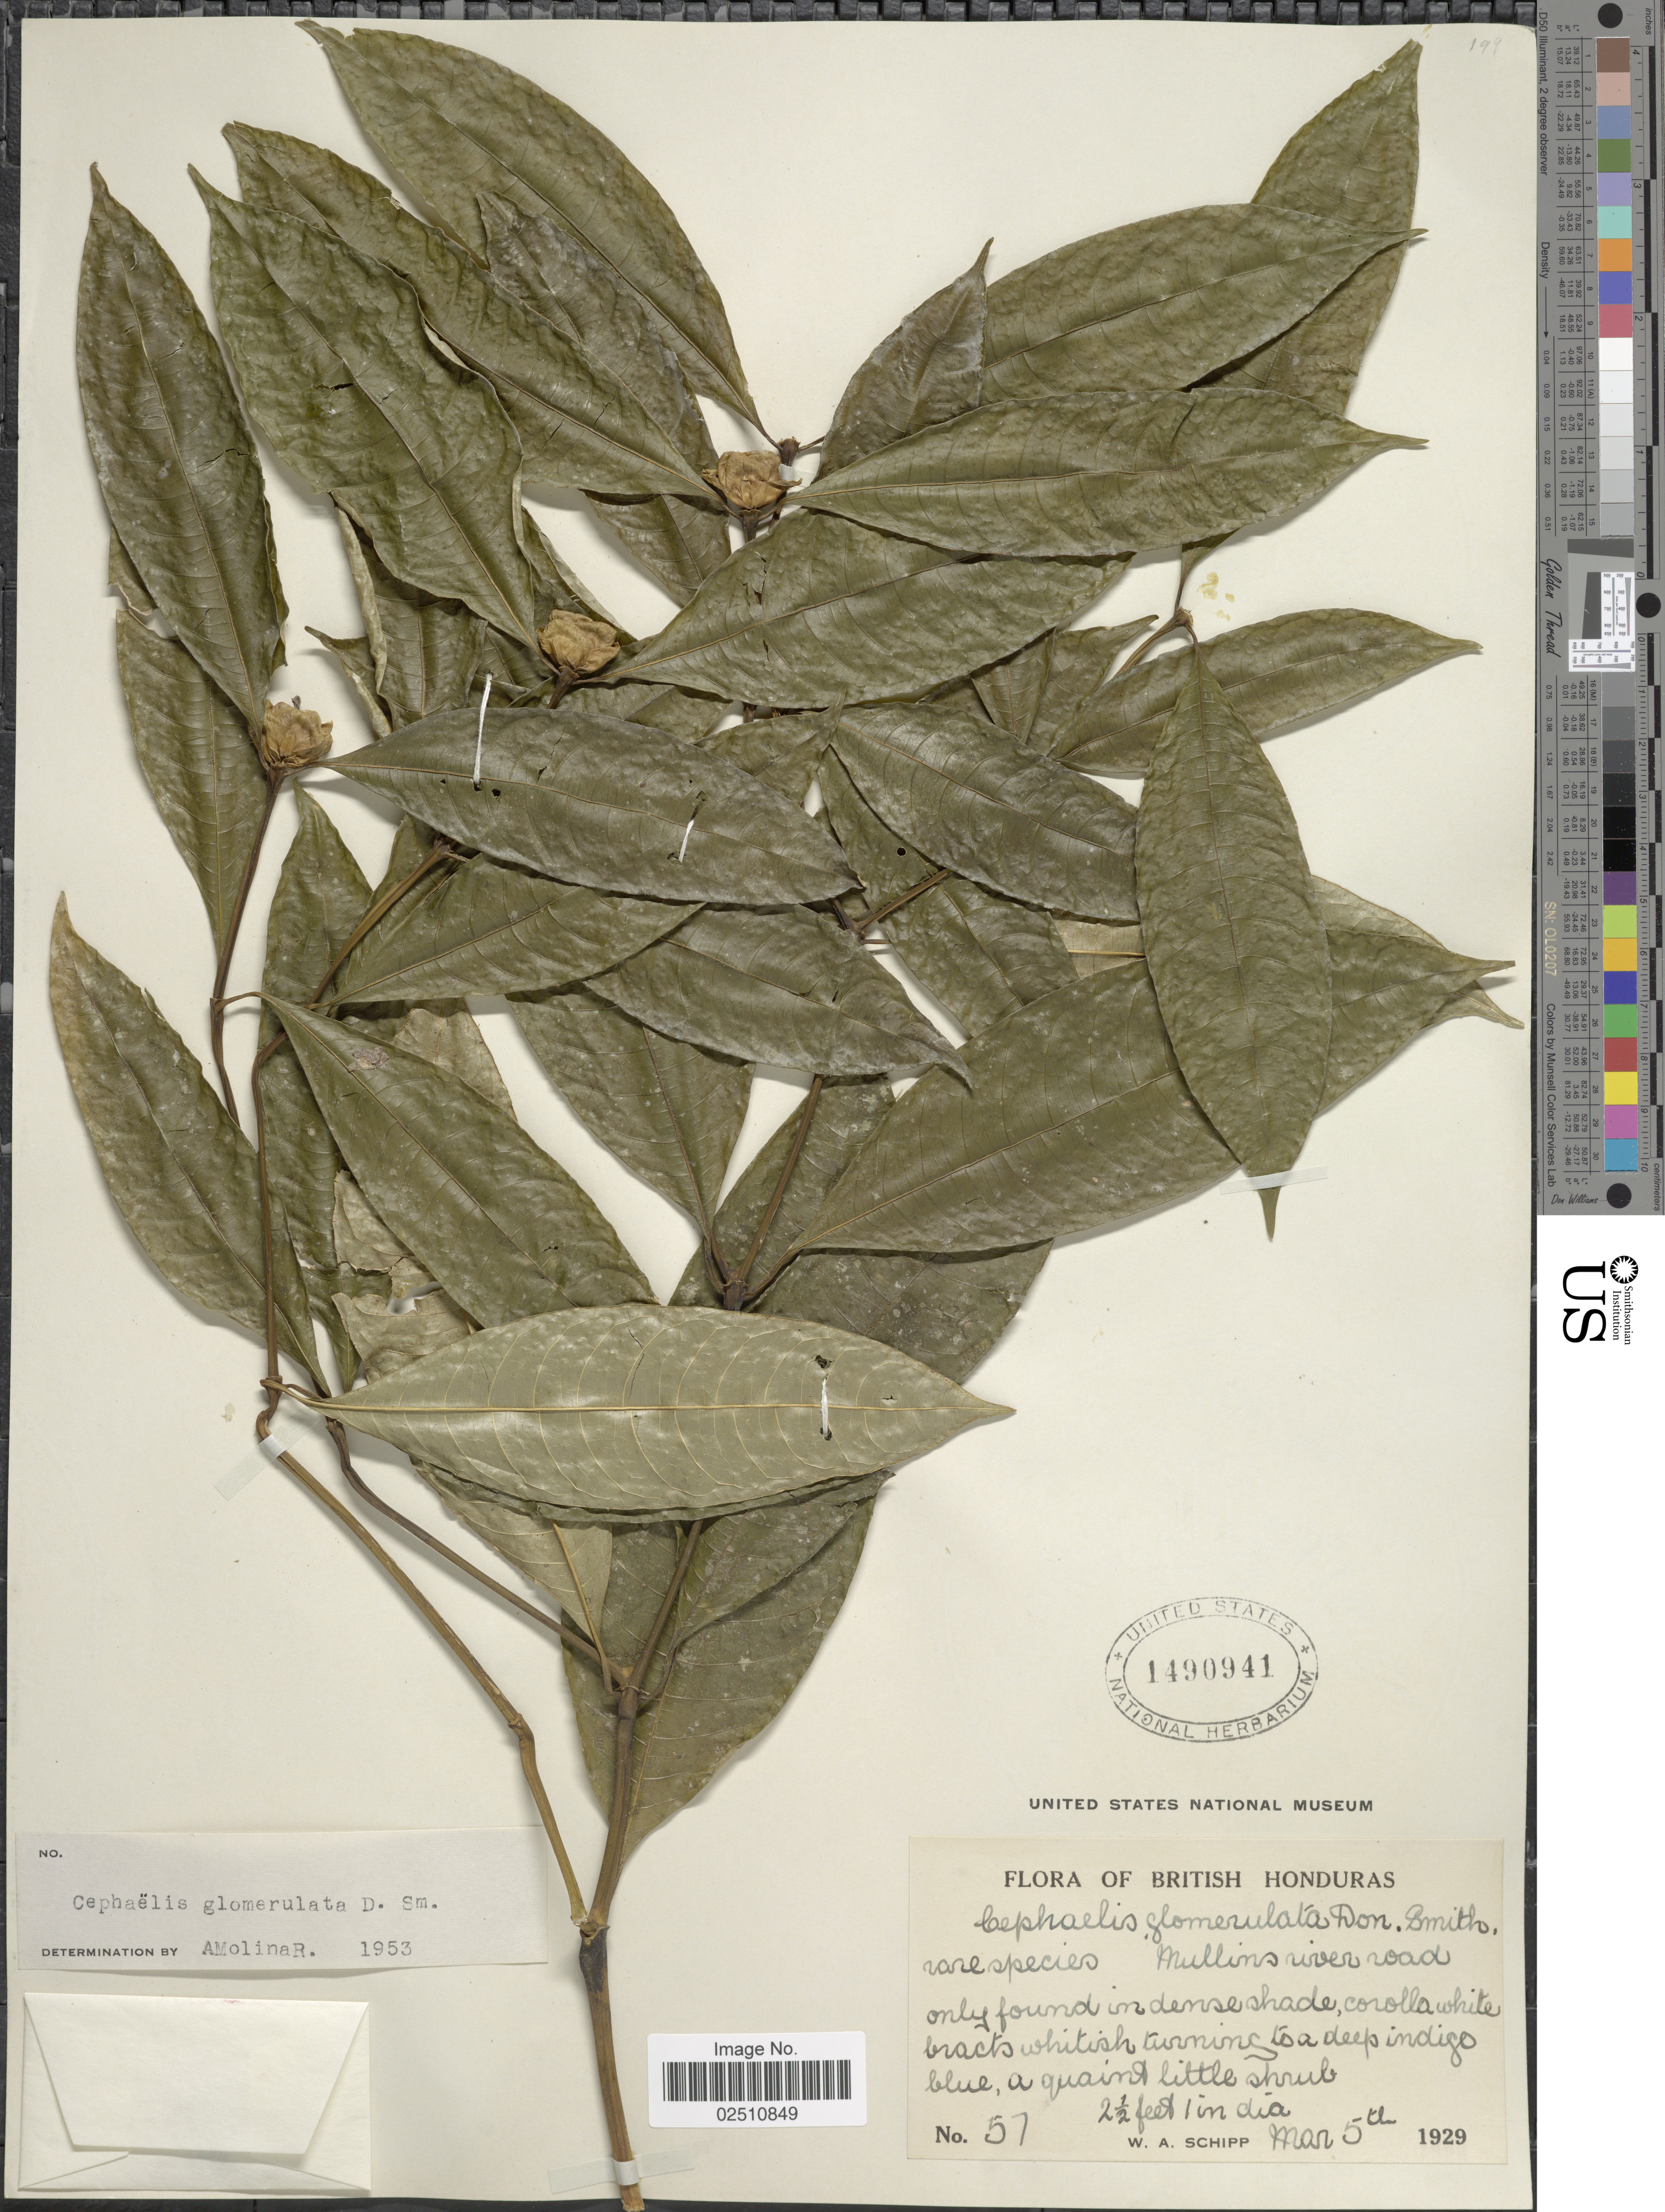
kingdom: Plantae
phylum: Tracheophyta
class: Magnoliopsida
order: Gentianales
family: Rubiaceae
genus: Psychotria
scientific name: Psychotria glomerulata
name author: (Donn. Sm.) Steyerm.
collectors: W. Schipp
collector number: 57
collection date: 1929-03-05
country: Belize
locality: British Honduras, Mullins river road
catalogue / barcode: US 1490941